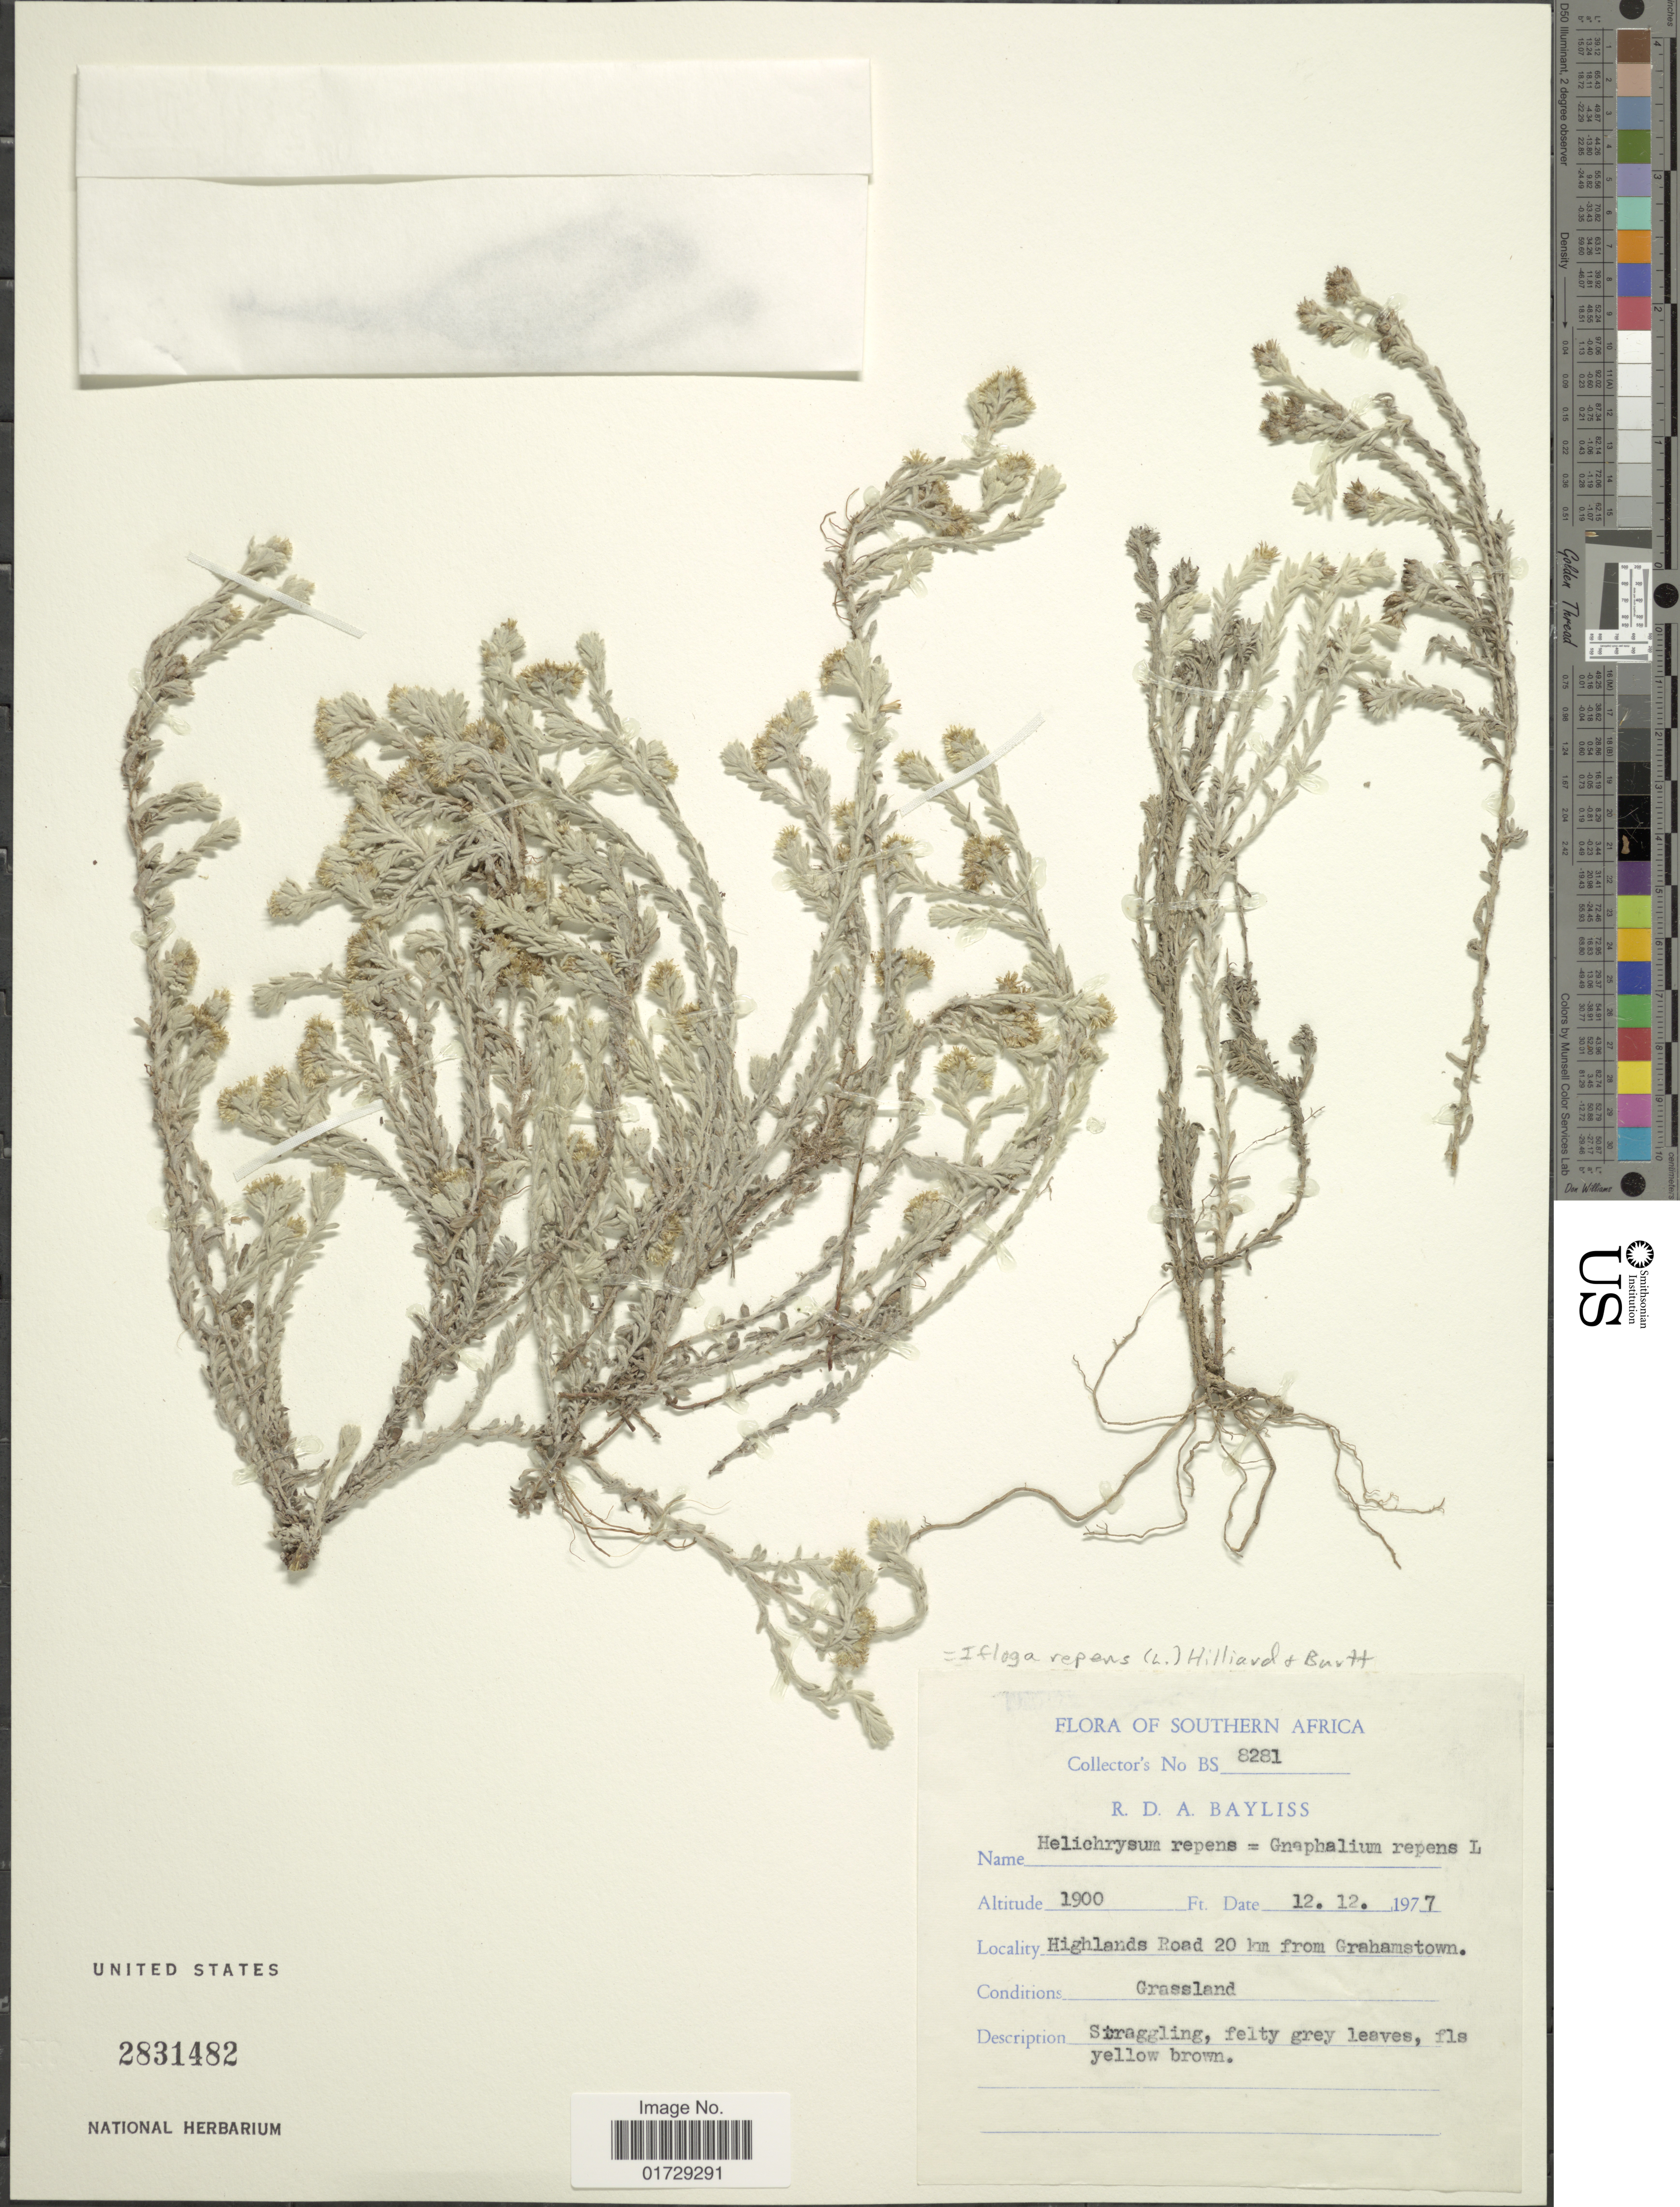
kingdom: Plantae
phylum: Tracheophyta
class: Magnoliopsida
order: Asterales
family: Asteraceae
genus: Ifloga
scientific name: Ifloga repens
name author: (L.) Hilliard & B.L. Burtt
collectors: R. Bayliss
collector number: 8281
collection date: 1977-12-12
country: South Africa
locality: Highlands Road 20 km from Grahamstown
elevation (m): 579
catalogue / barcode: US 2831482